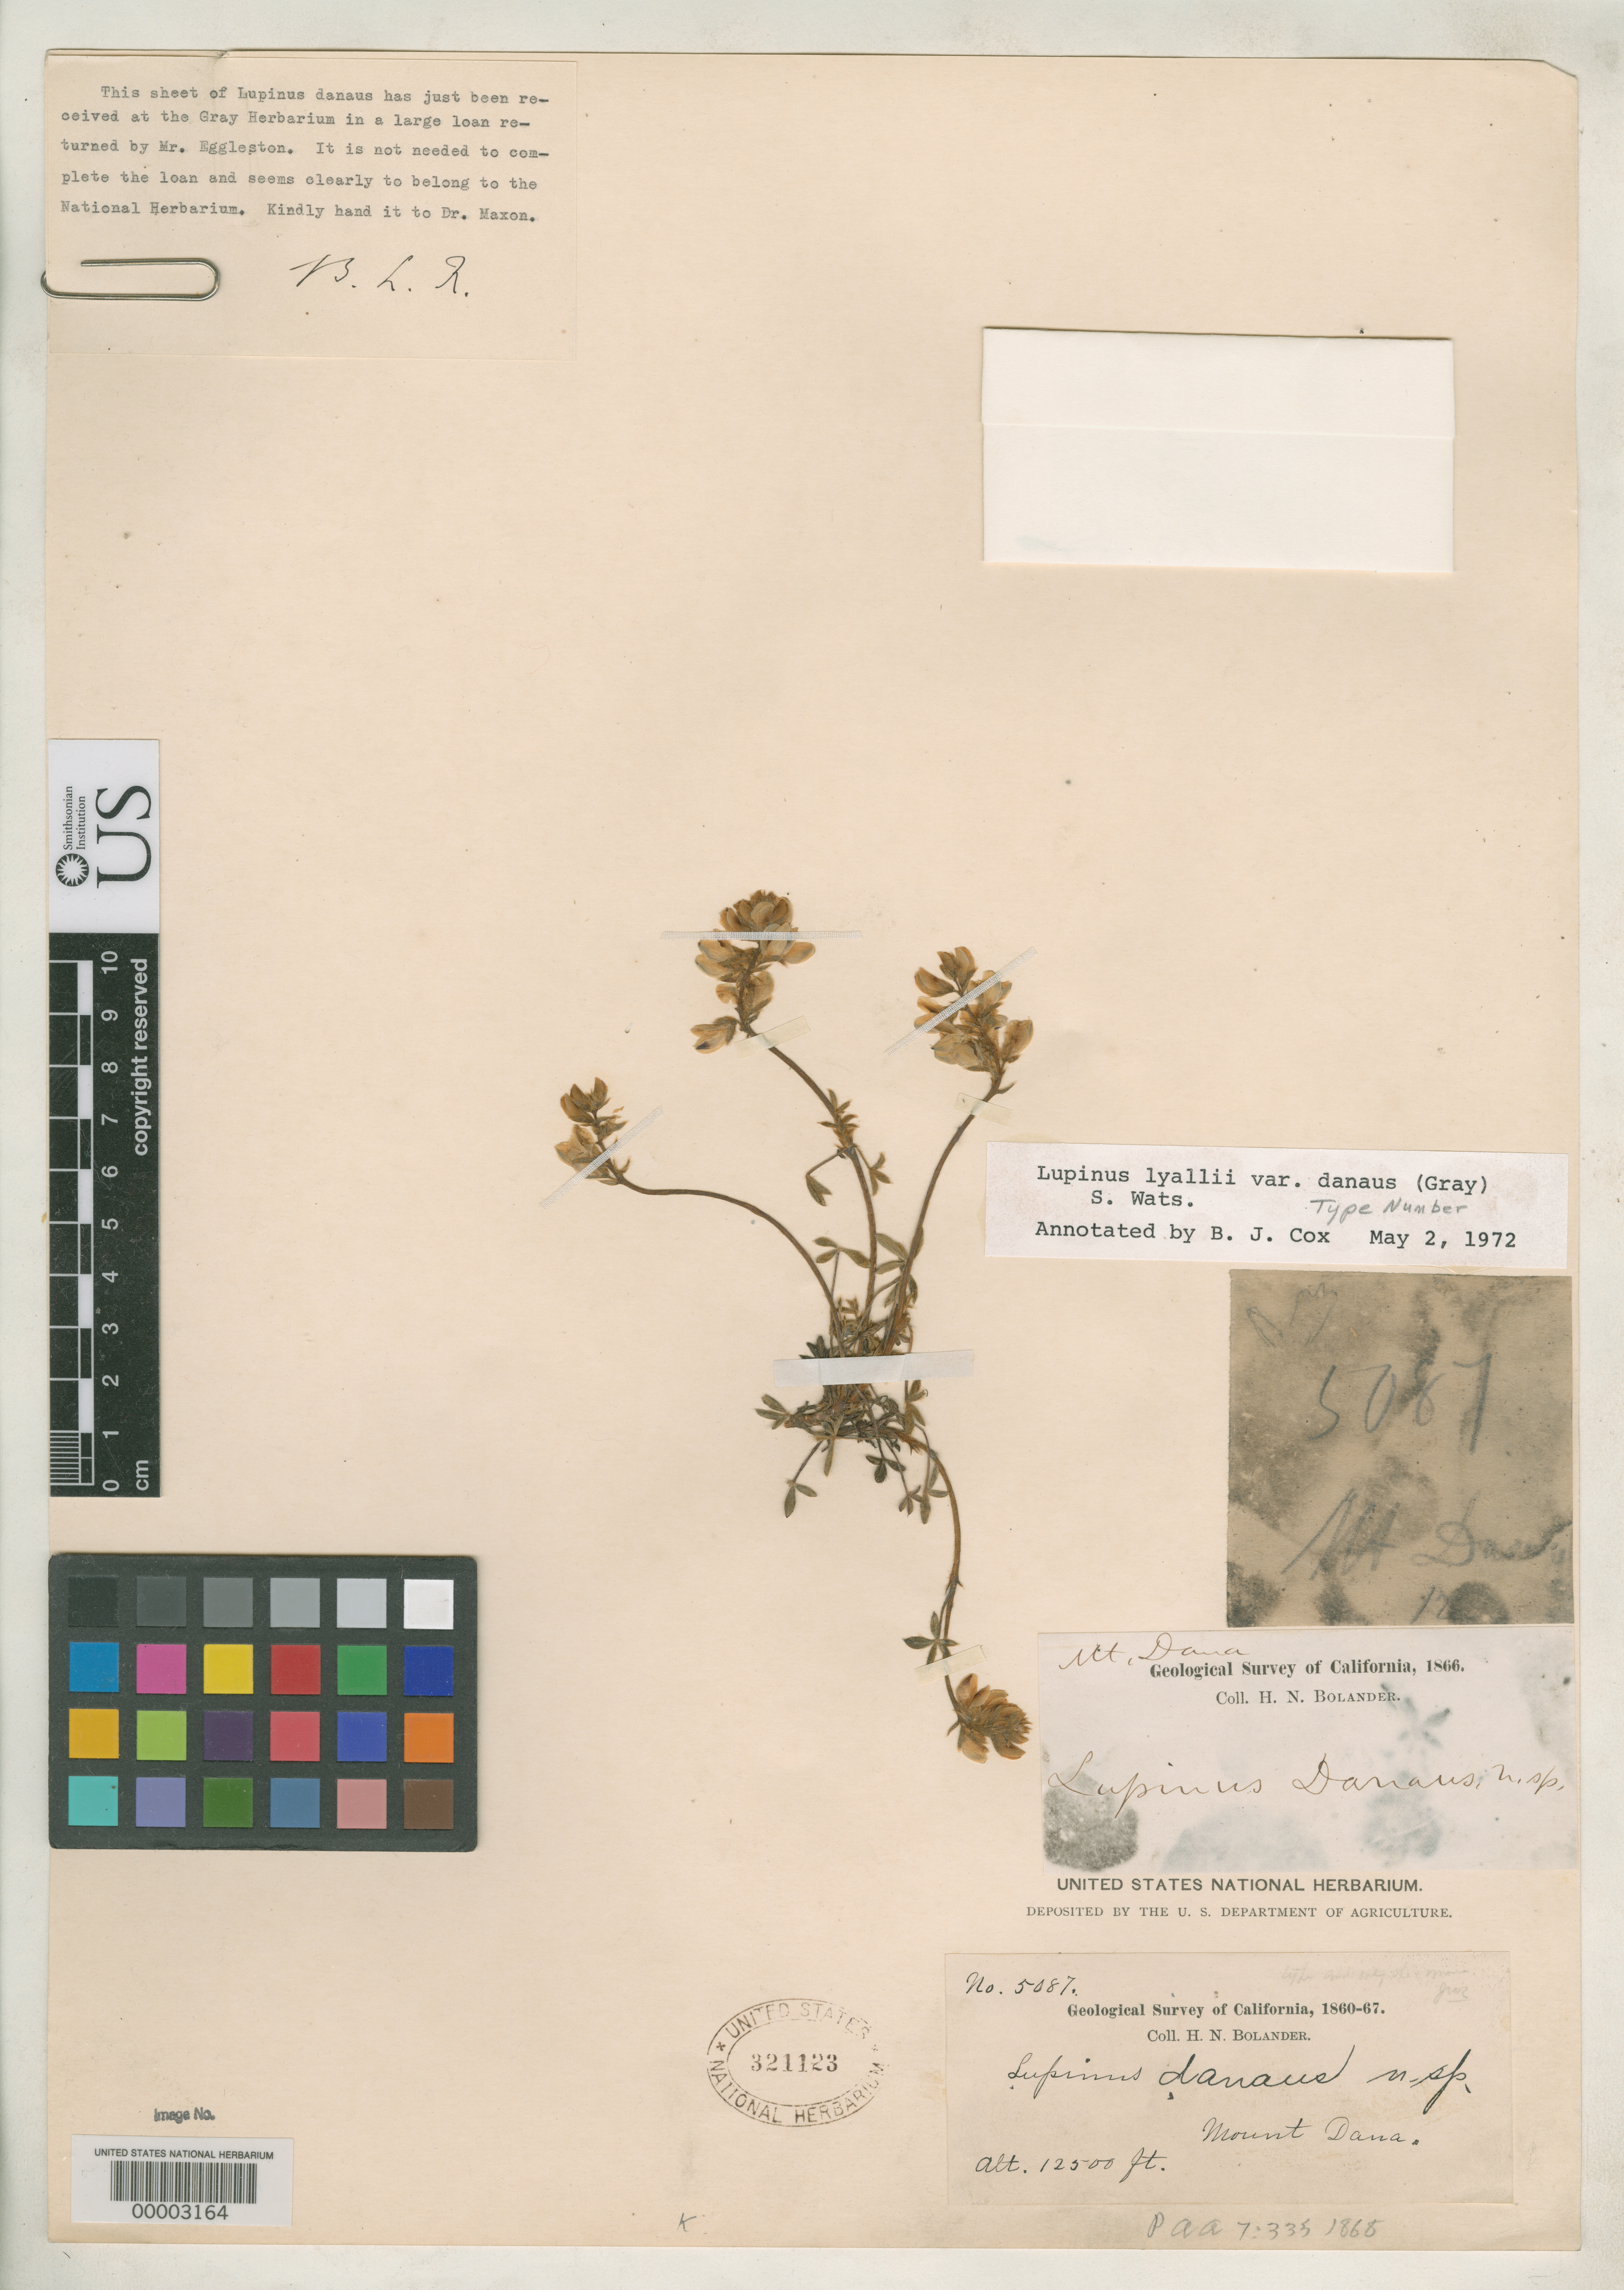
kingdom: Plantae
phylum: Tracheophyta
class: Magnoliopsida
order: Fabales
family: Fabaceae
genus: Lupinus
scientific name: Lupinus danaus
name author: A. Gray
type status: Type Collection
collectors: H. Bolander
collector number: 5087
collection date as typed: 1866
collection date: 1866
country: United States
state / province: California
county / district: Tuolumne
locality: Mt. Dana.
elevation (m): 3810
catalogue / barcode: US 321123